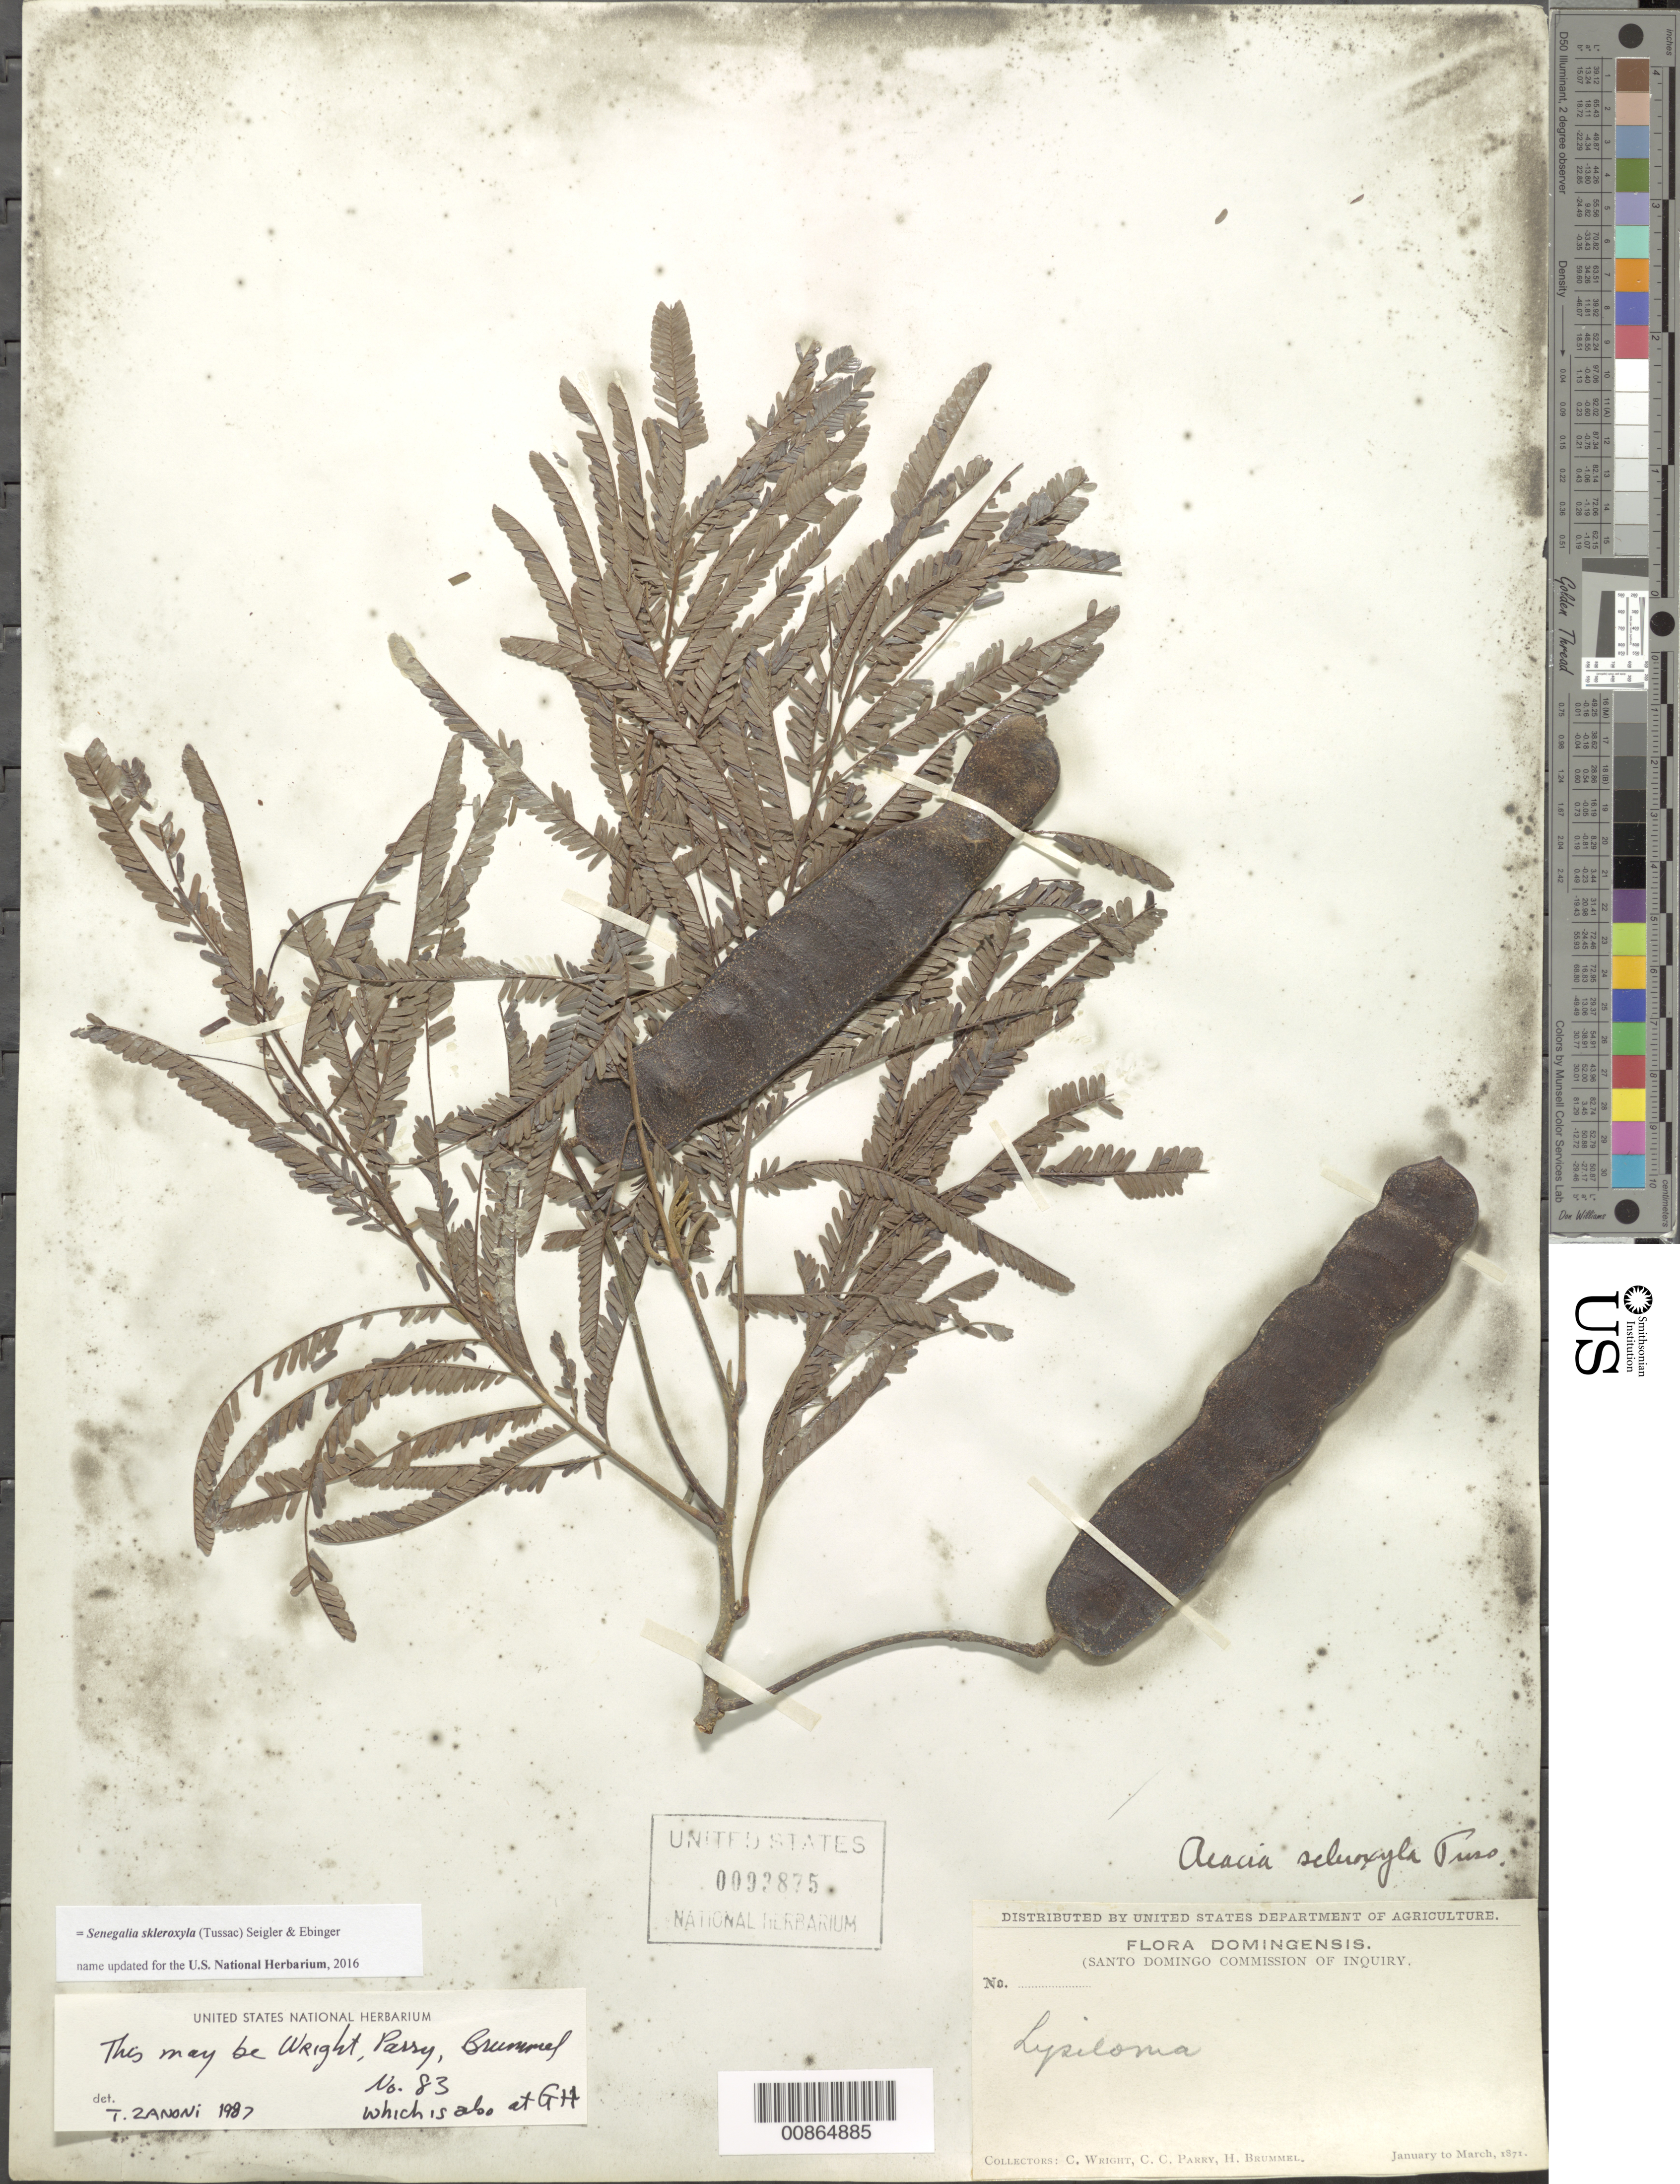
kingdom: Plantae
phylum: Tracheophyta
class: Magnoliopsida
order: Fabales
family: Fabaceae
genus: Parasenegalia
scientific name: Parasenegalia skleroxyla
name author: (Tussac) Seigler & Ebinger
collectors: C. Wright, C. C. Parry & H. Brummel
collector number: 83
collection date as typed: Jan 1871 to -- Mar 1871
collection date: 1871-01/1871-03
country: Dominican Republic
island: Hispaniola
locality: Dominican Republic.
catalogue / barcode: US 93875